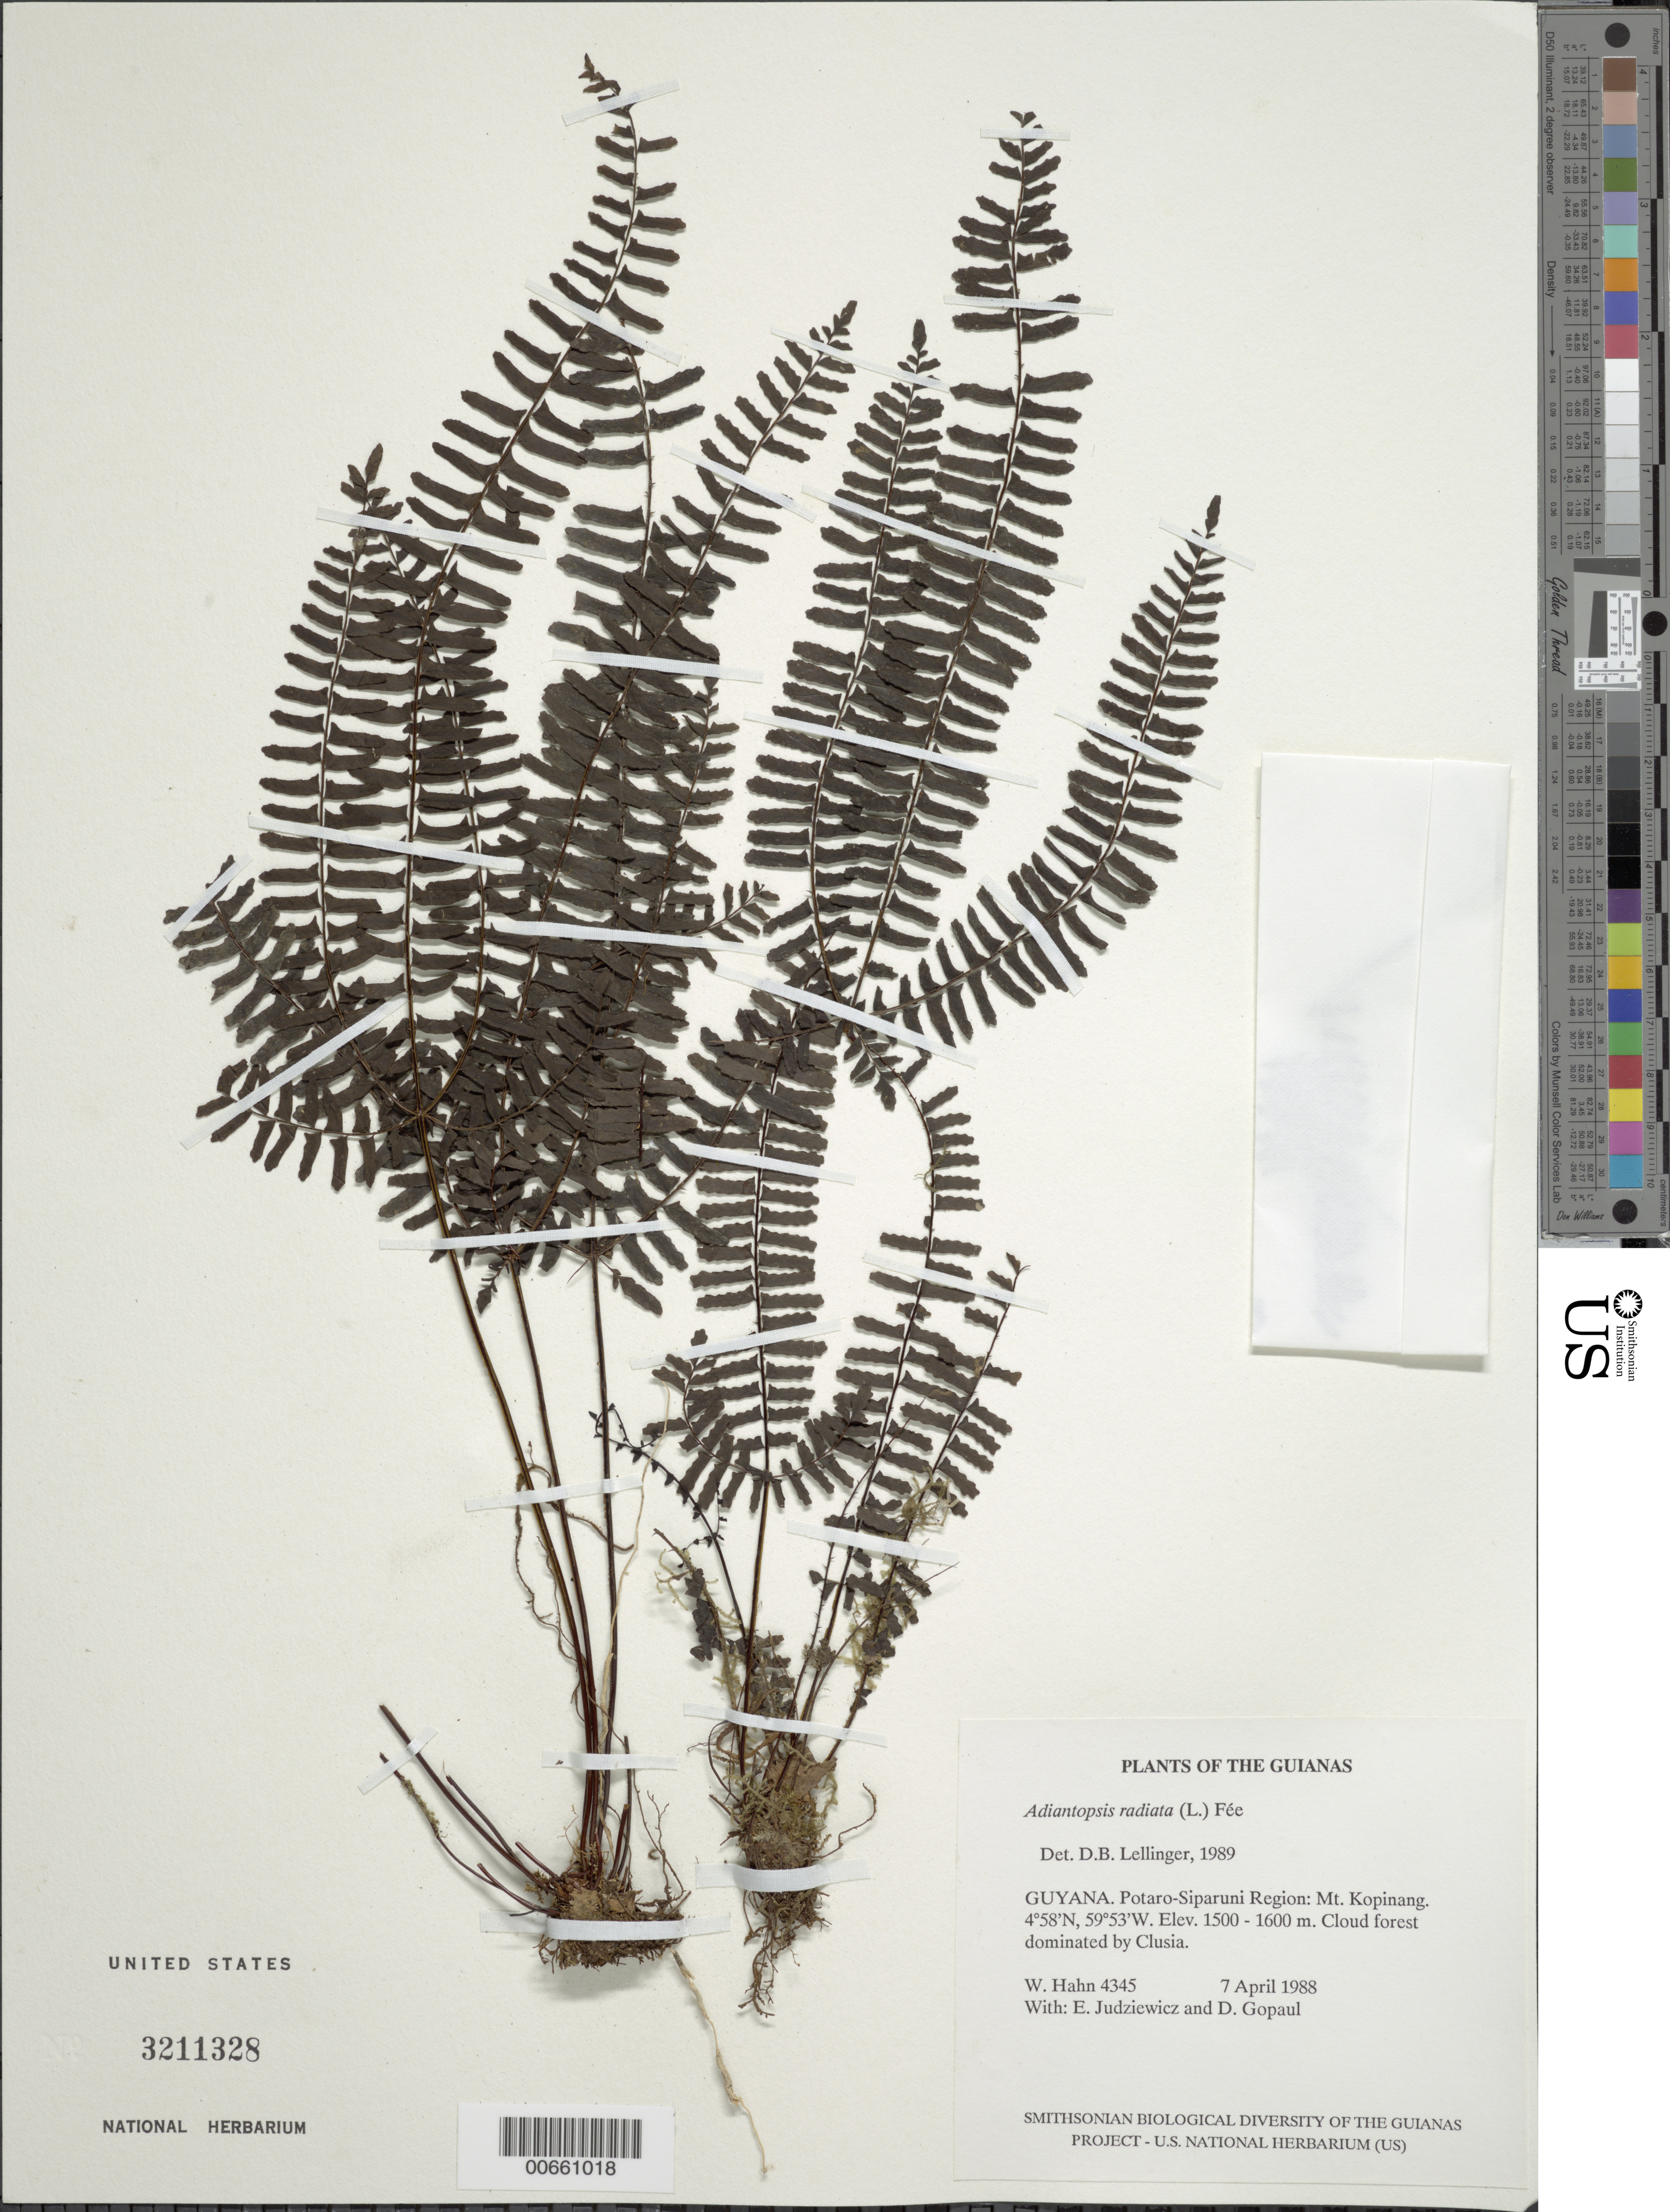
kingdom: Plantae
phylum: Tracheophyta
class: Polypodiopsida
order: Polypodiales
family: Pteridaceae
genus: Adiantopsis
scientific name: Adiantopsis radiata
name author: (L.) Fée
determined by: Lellinger, David B., (BOT), Smithsonian Institution - National Museum of Natural History (UNITED STATES)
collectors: W. Hahn, E. J. Judziewicz & D. Gopaul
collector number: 4345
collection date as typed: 7 April 1988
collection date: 1988-04-07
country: Guyana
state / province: Potaro-Siparuni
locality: Mt. Kopinang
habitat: Cloud forest dominated by Clusia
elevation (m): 1500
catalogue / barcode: US 3211328